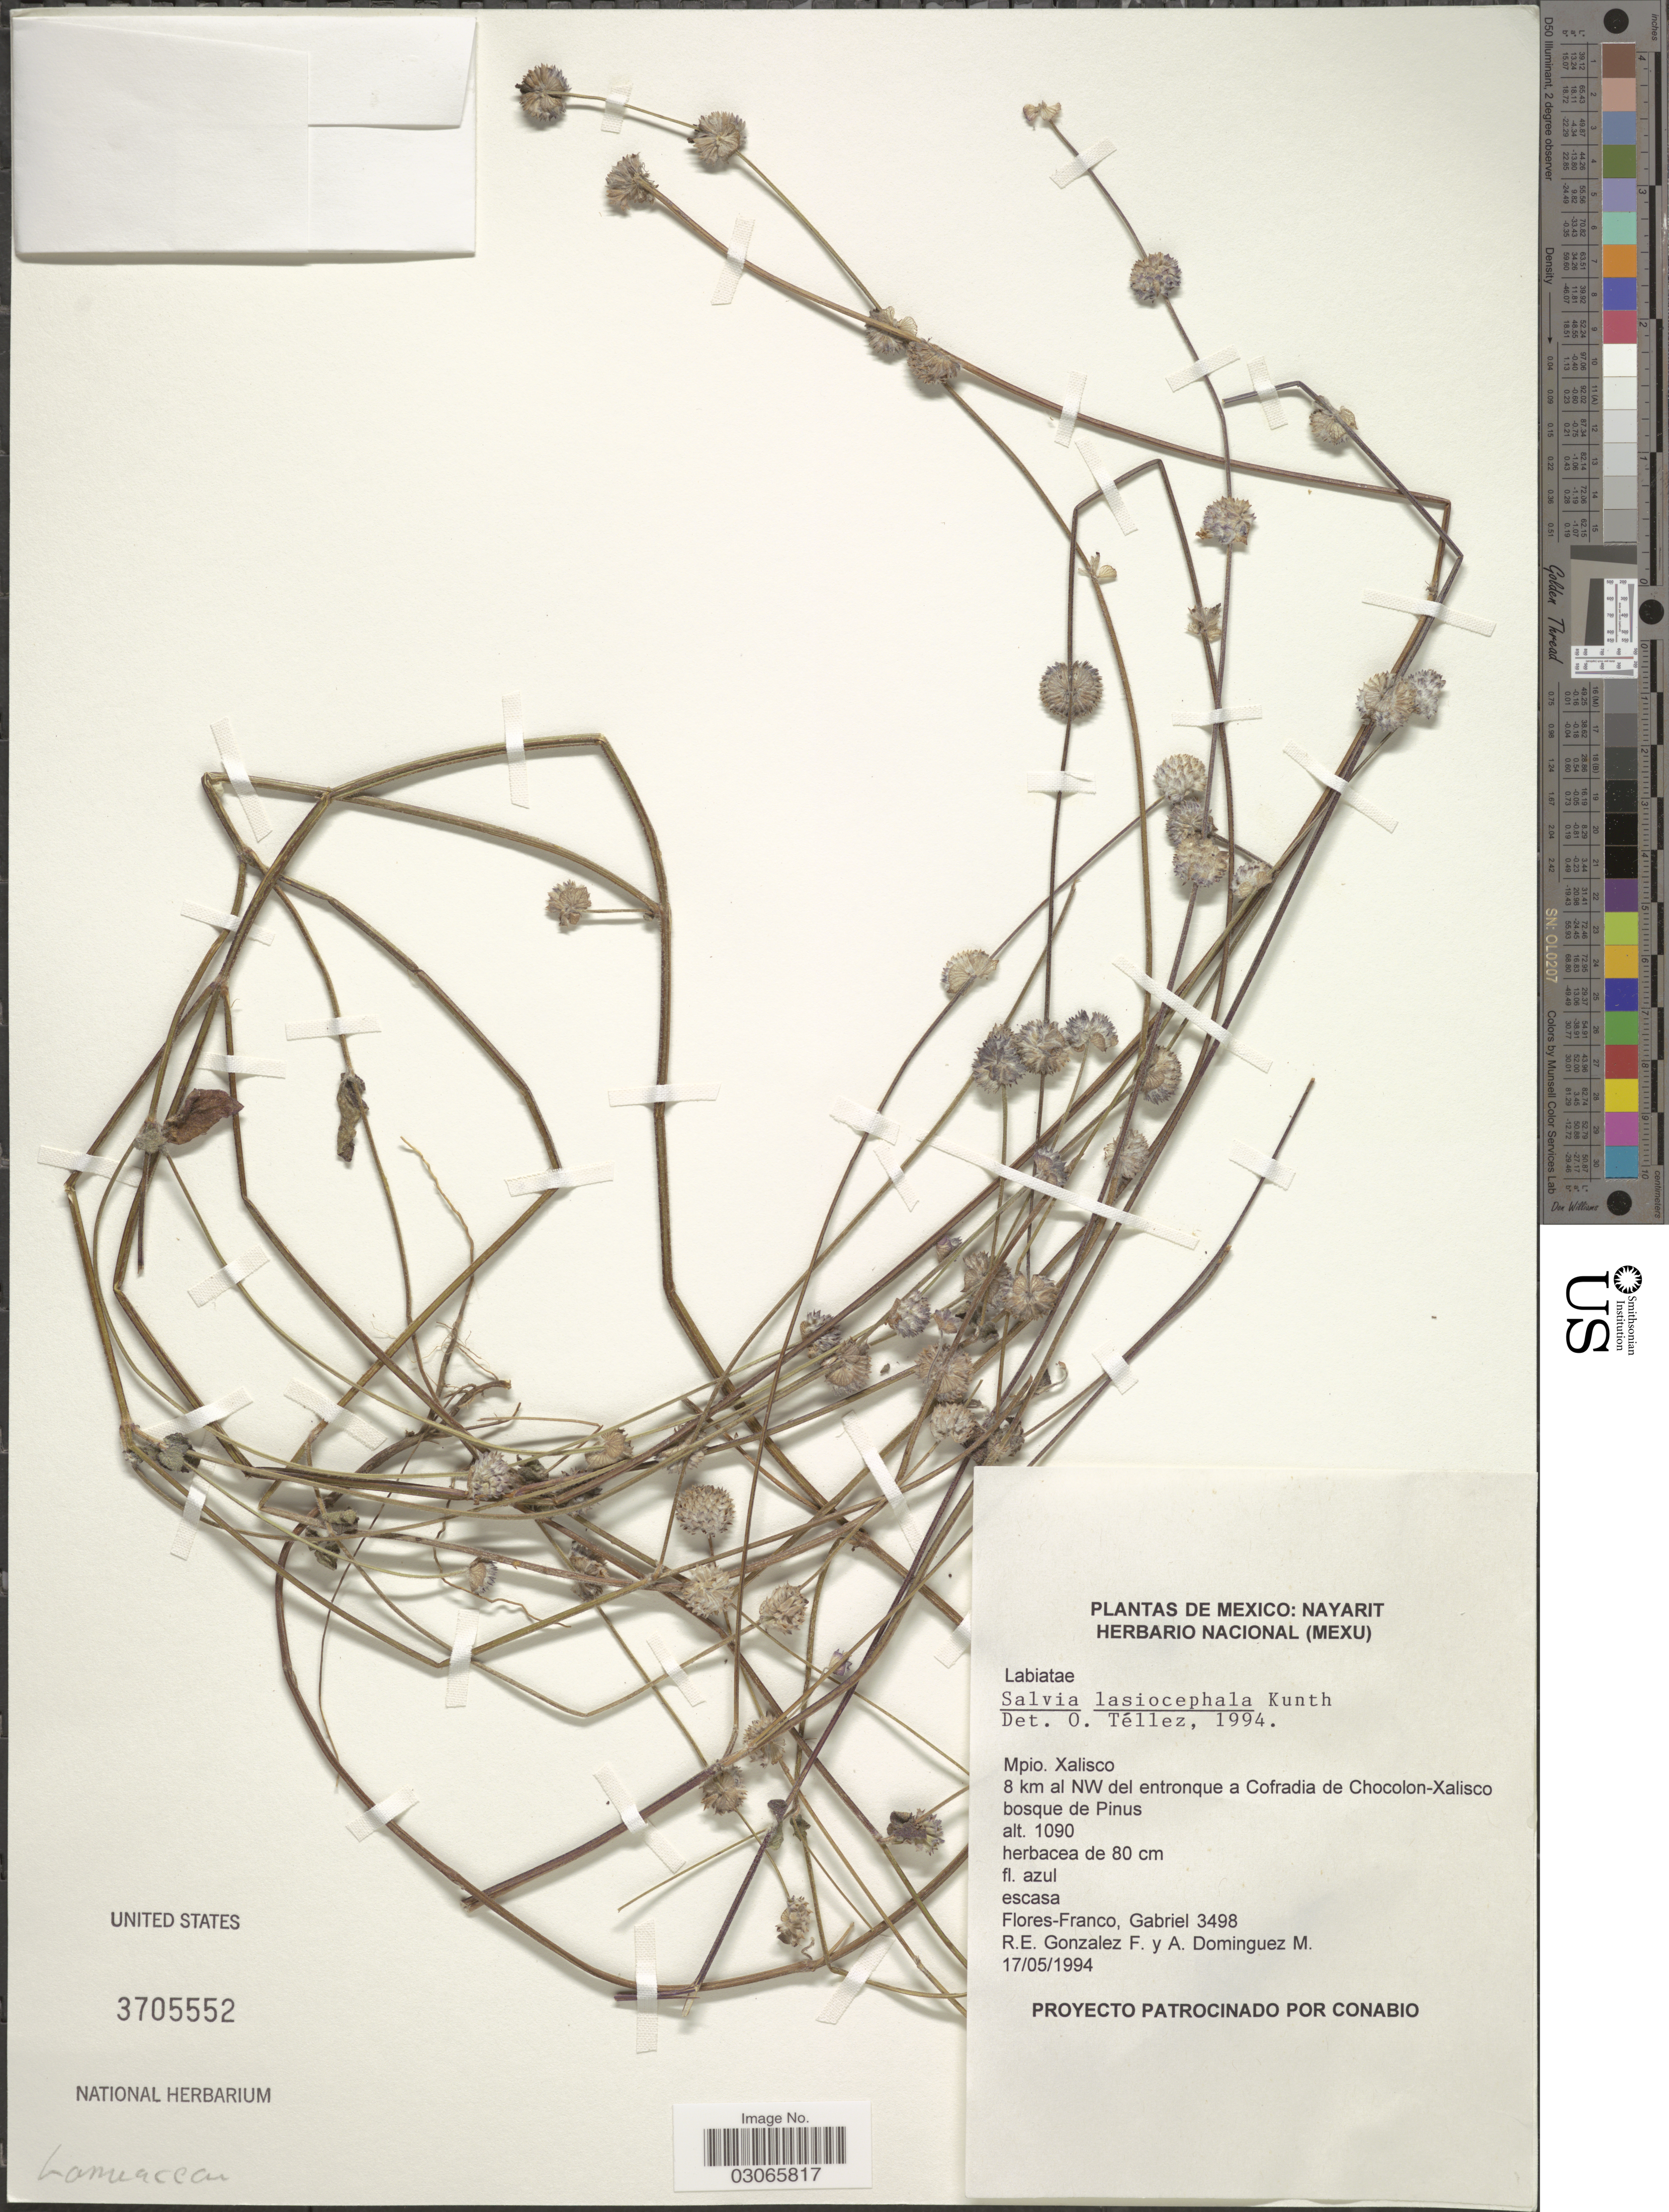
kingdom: Plantae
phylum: Tracheophyta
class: Magnoliopsida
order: Lamiales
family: Lamiaceae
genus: Salvia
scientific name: Salvia lasiocephala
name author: Hook. & Arn.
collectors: G. Flores F., R. E. Gonzalez F. & A. Dominguez M.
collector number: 3498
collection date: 1994-05-17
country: Mexico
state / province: Nayarit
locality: Mpio. Xalisco. 8 km al NW del entronque a Cofradia de Chocolon-Xalisco.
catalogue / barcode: US 3705552